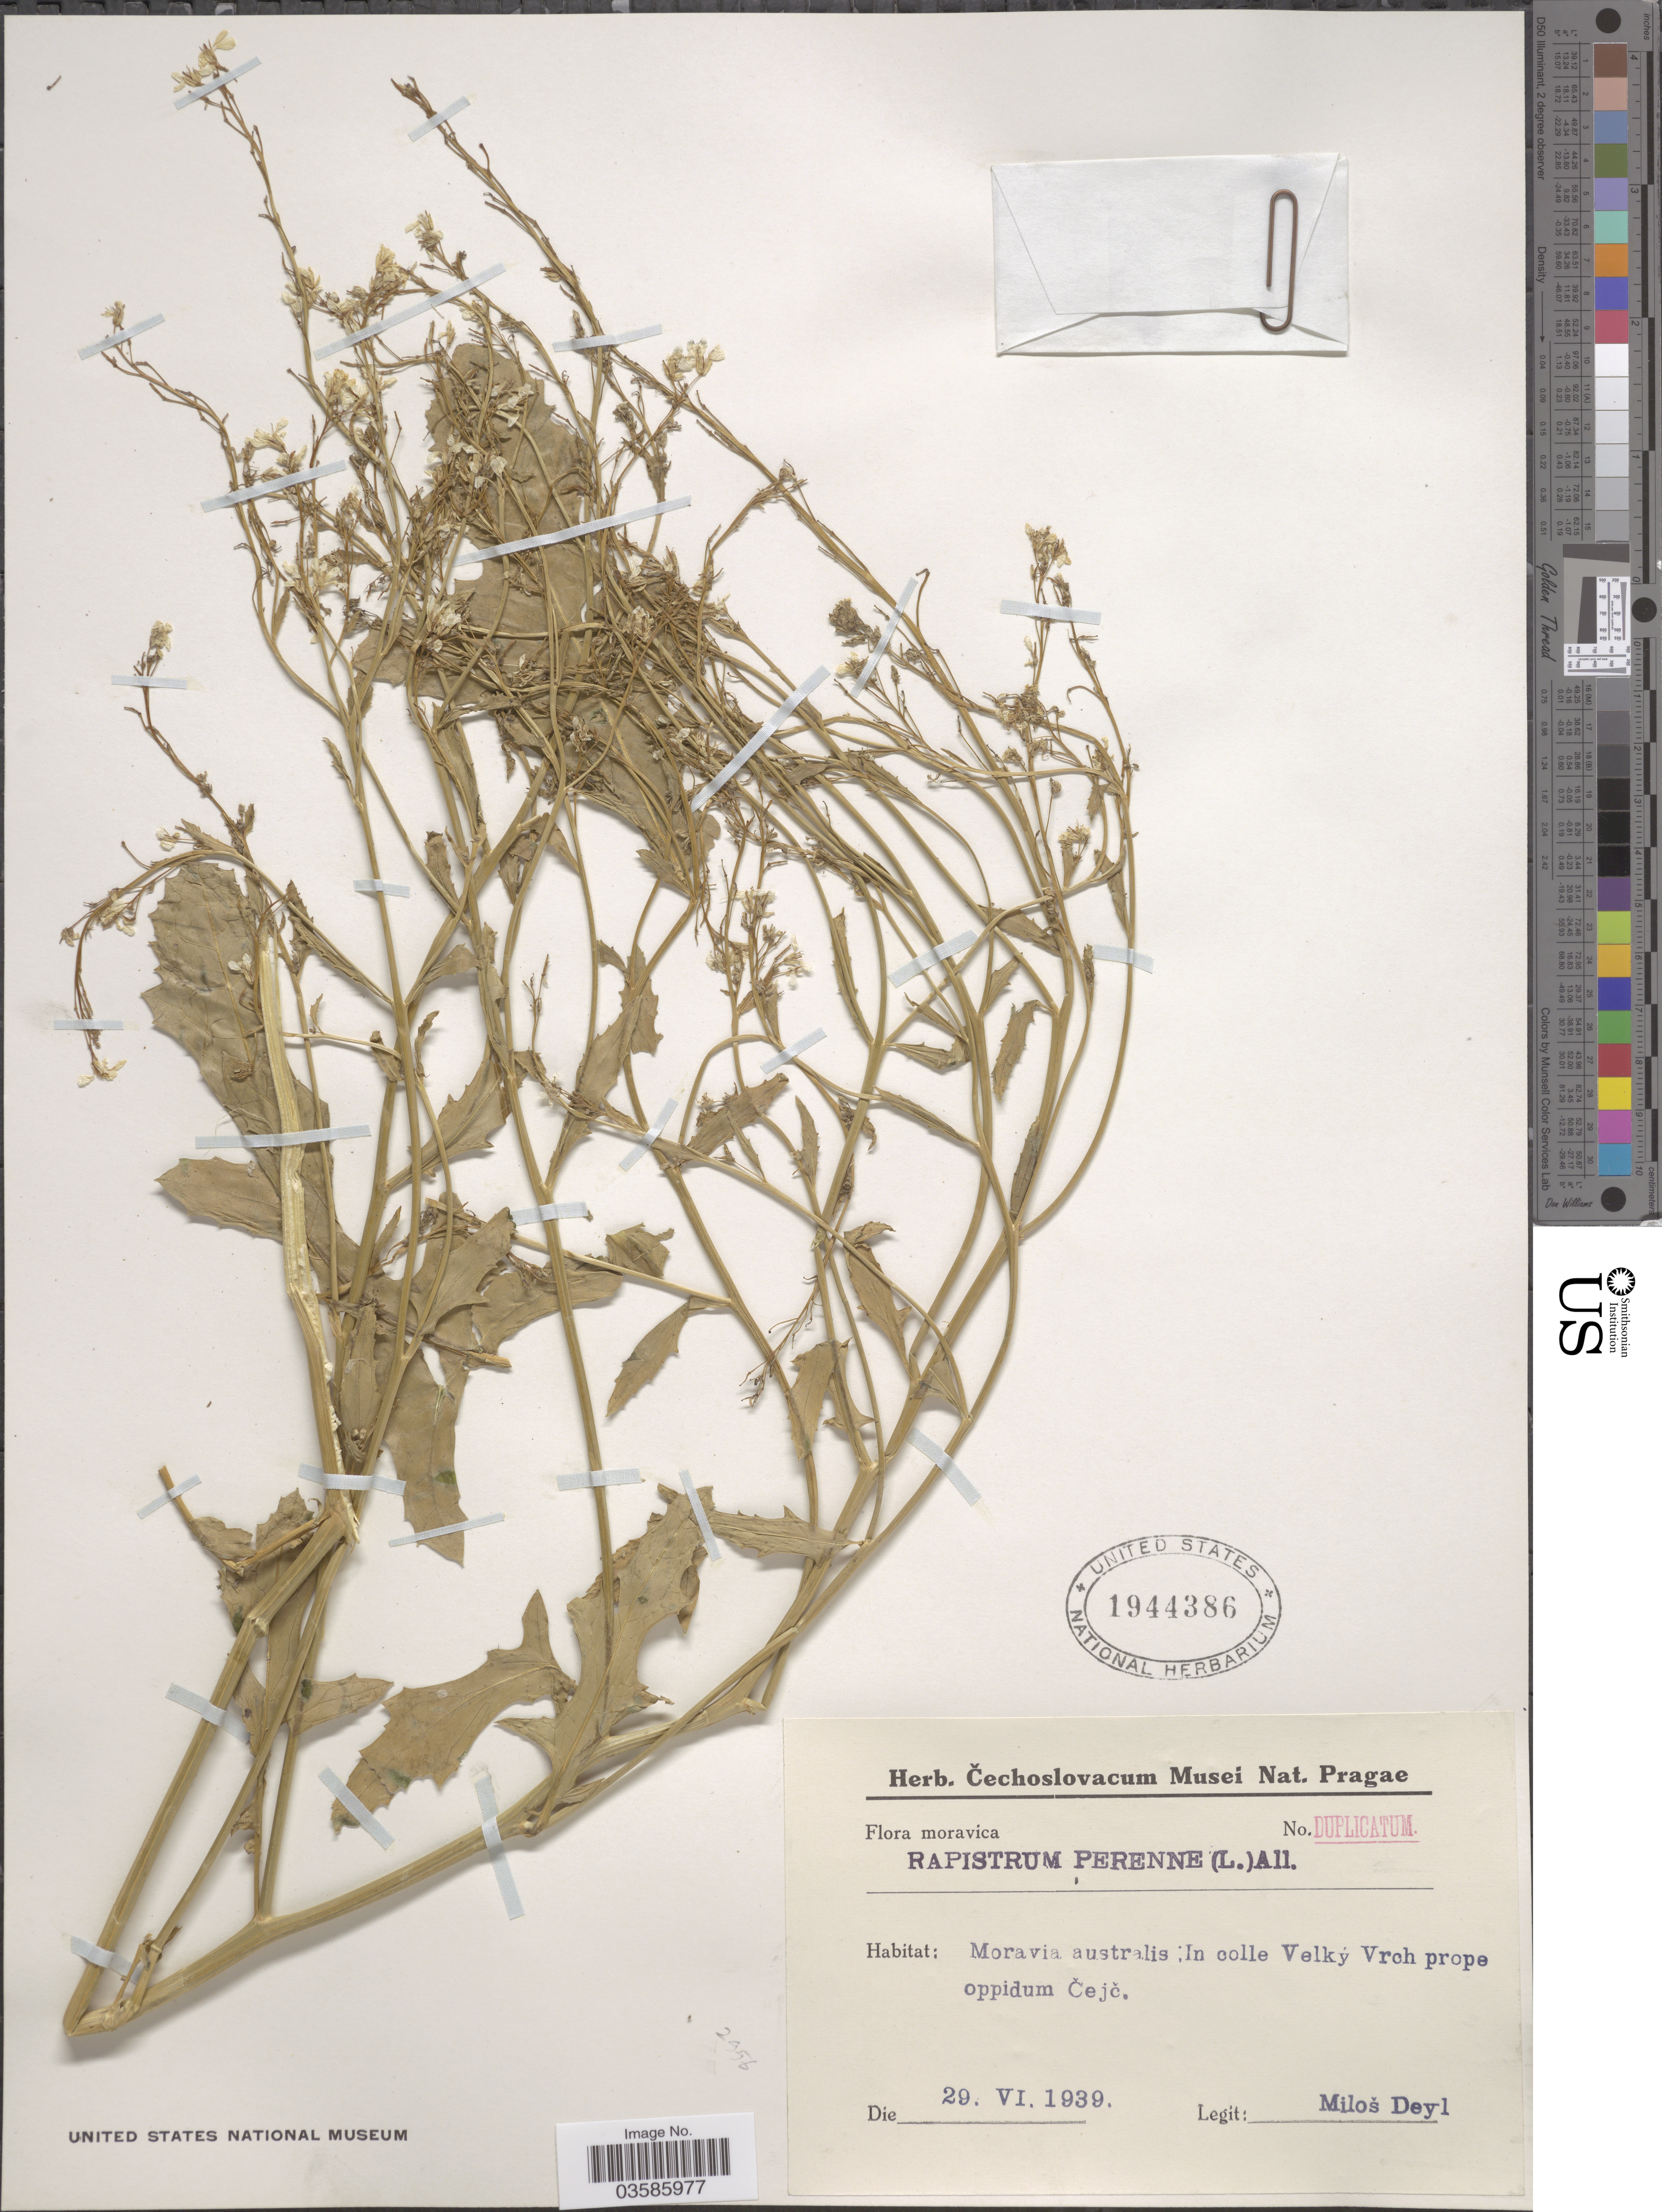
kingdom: Plantae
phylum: Tracheophyta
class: Magnoliopsida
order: Brassicales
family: Brassicaceae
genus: Rapistrum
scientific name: Rapistrum perenne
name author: (L.) All.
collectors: M. Deyl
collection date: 1939-06-29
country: Czechia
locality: Moravica. Moravia australis; In colle Velky Vrch prope oppidum Cejc.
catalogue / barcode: US 1944386